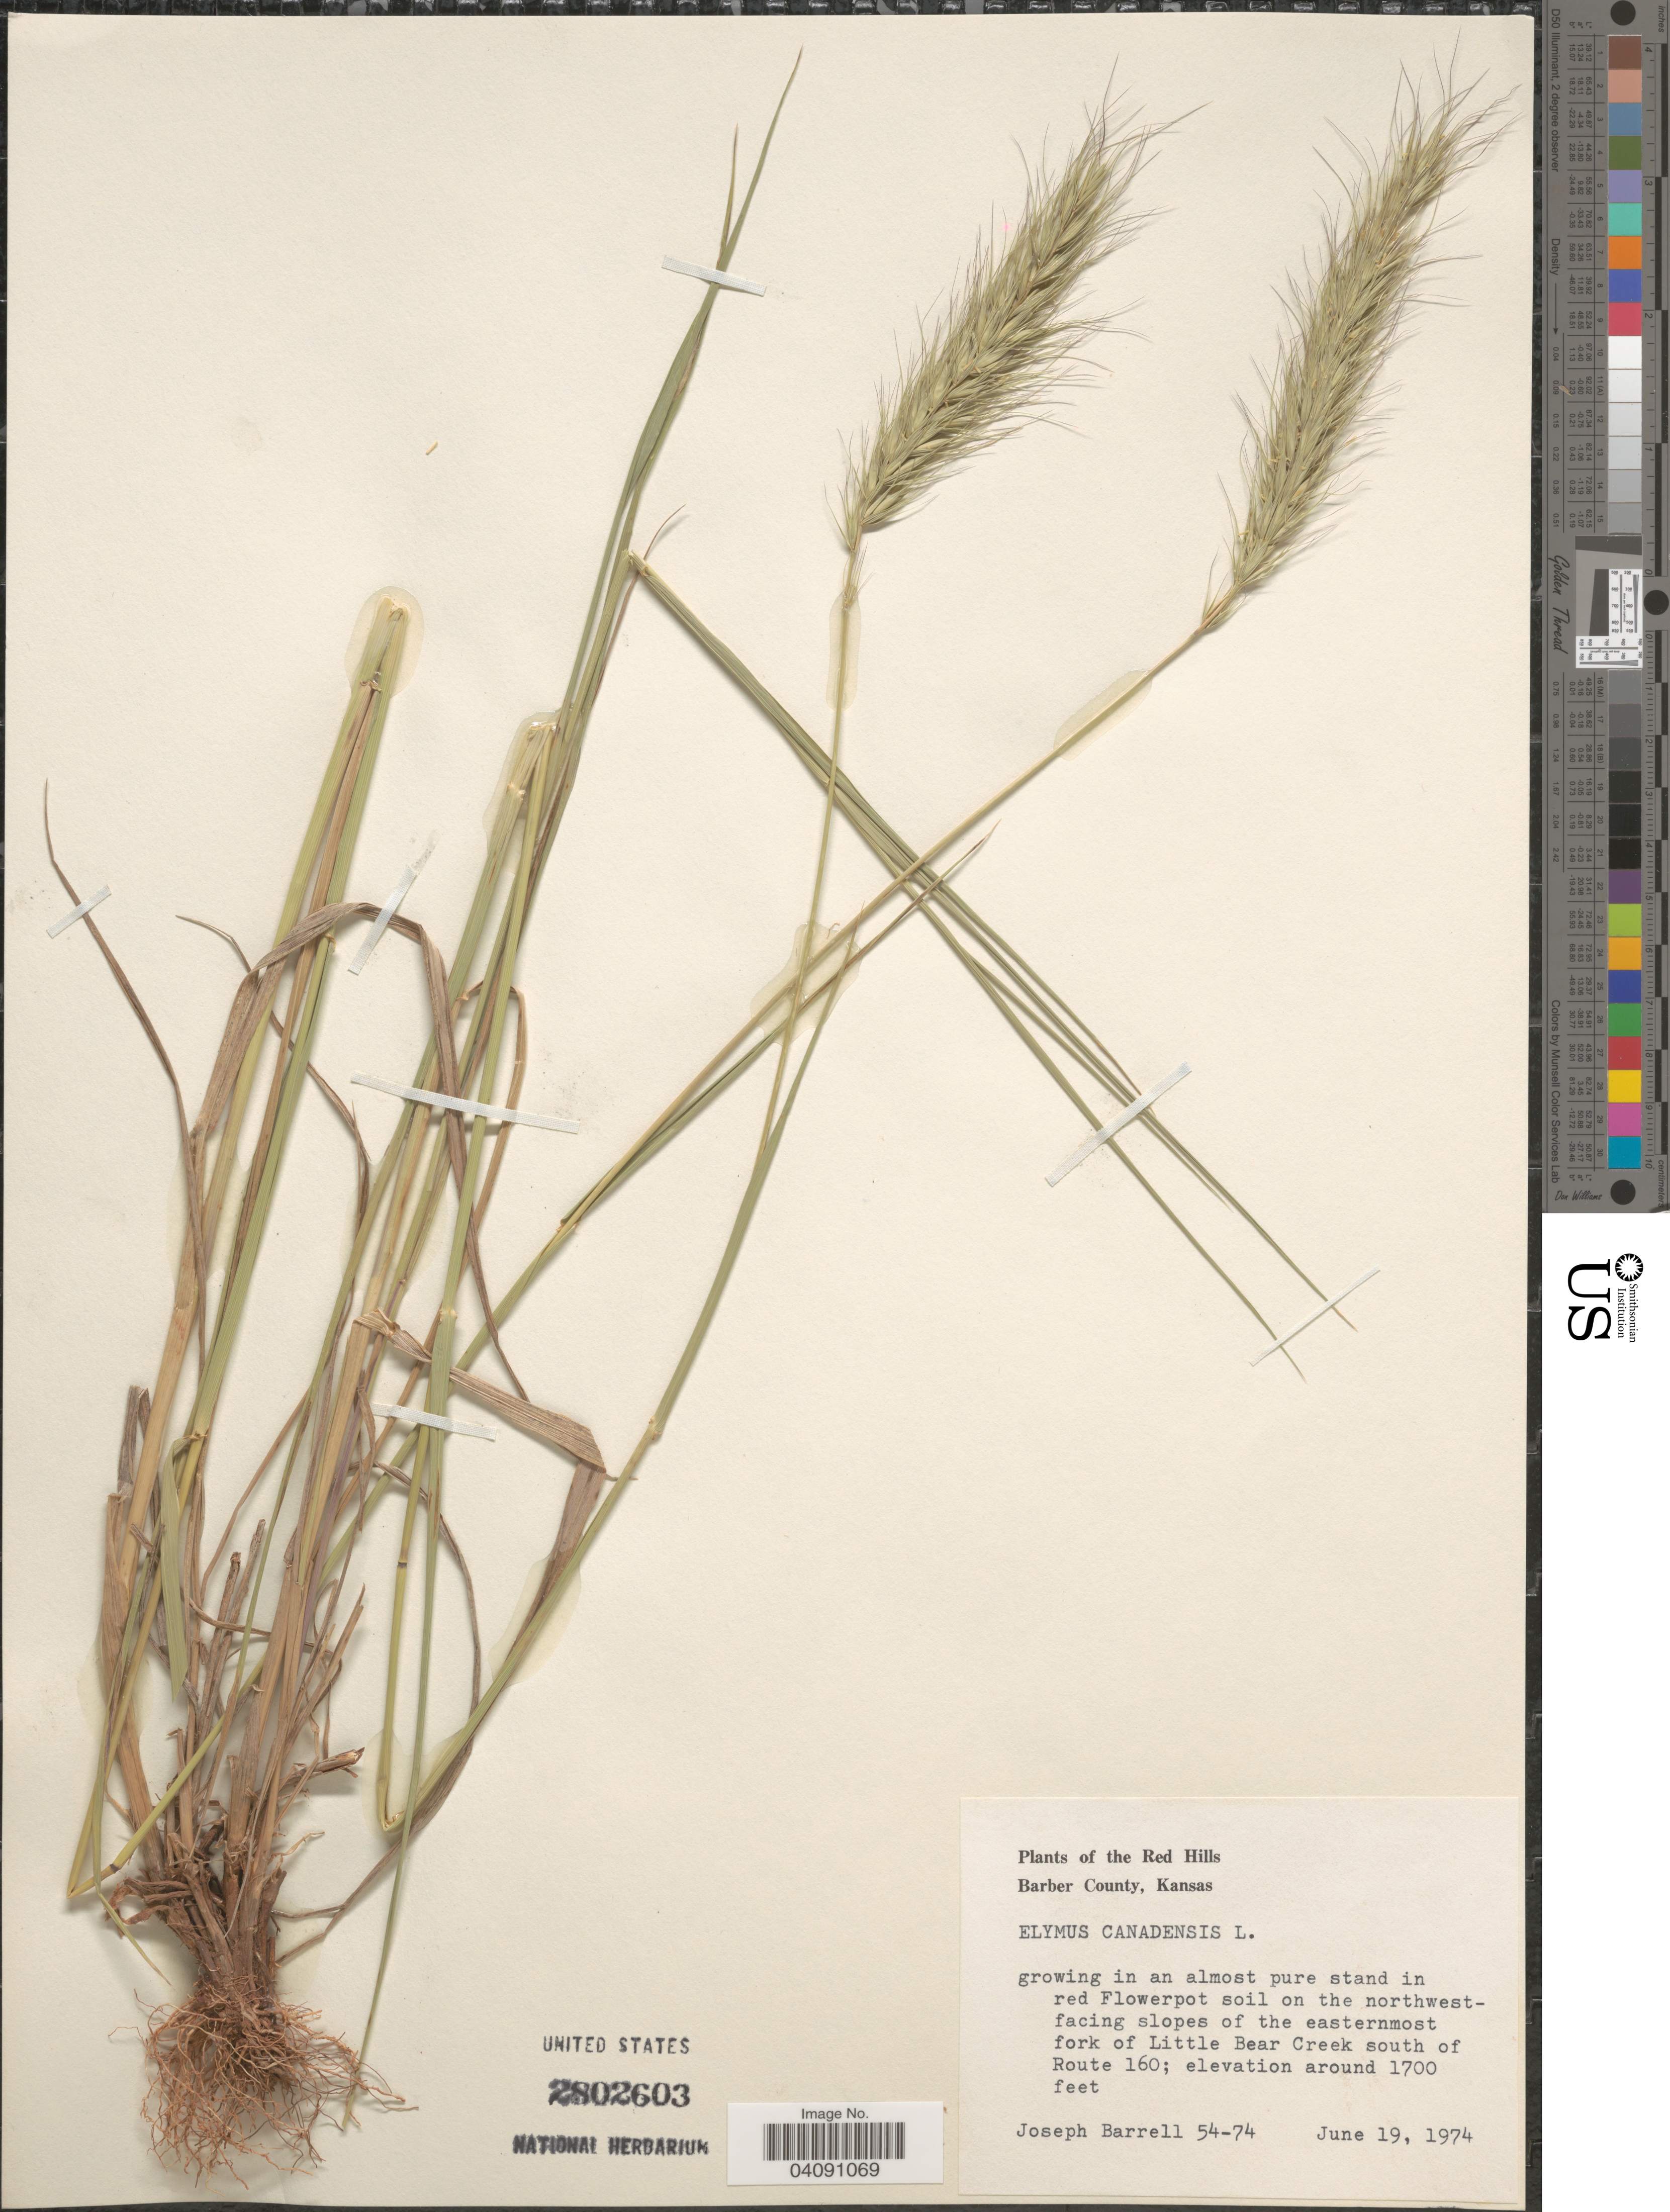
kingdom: Plantae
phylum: Tracheophyta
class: Liliopsida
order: Poales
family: Poaceae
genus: Elymus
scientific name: Elymus canadensis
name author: L.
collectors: J. Barrell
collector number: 54-74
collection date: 1974-06-19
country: United States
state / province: Kansas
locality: Red Hills. Barber County. Growing in an almost pure stand in red Flowerpot soil on the northwest-facing slopes of the easternmost fork of Little Bear Creek south of Route 160.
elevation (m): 518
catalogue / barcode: US 2802603